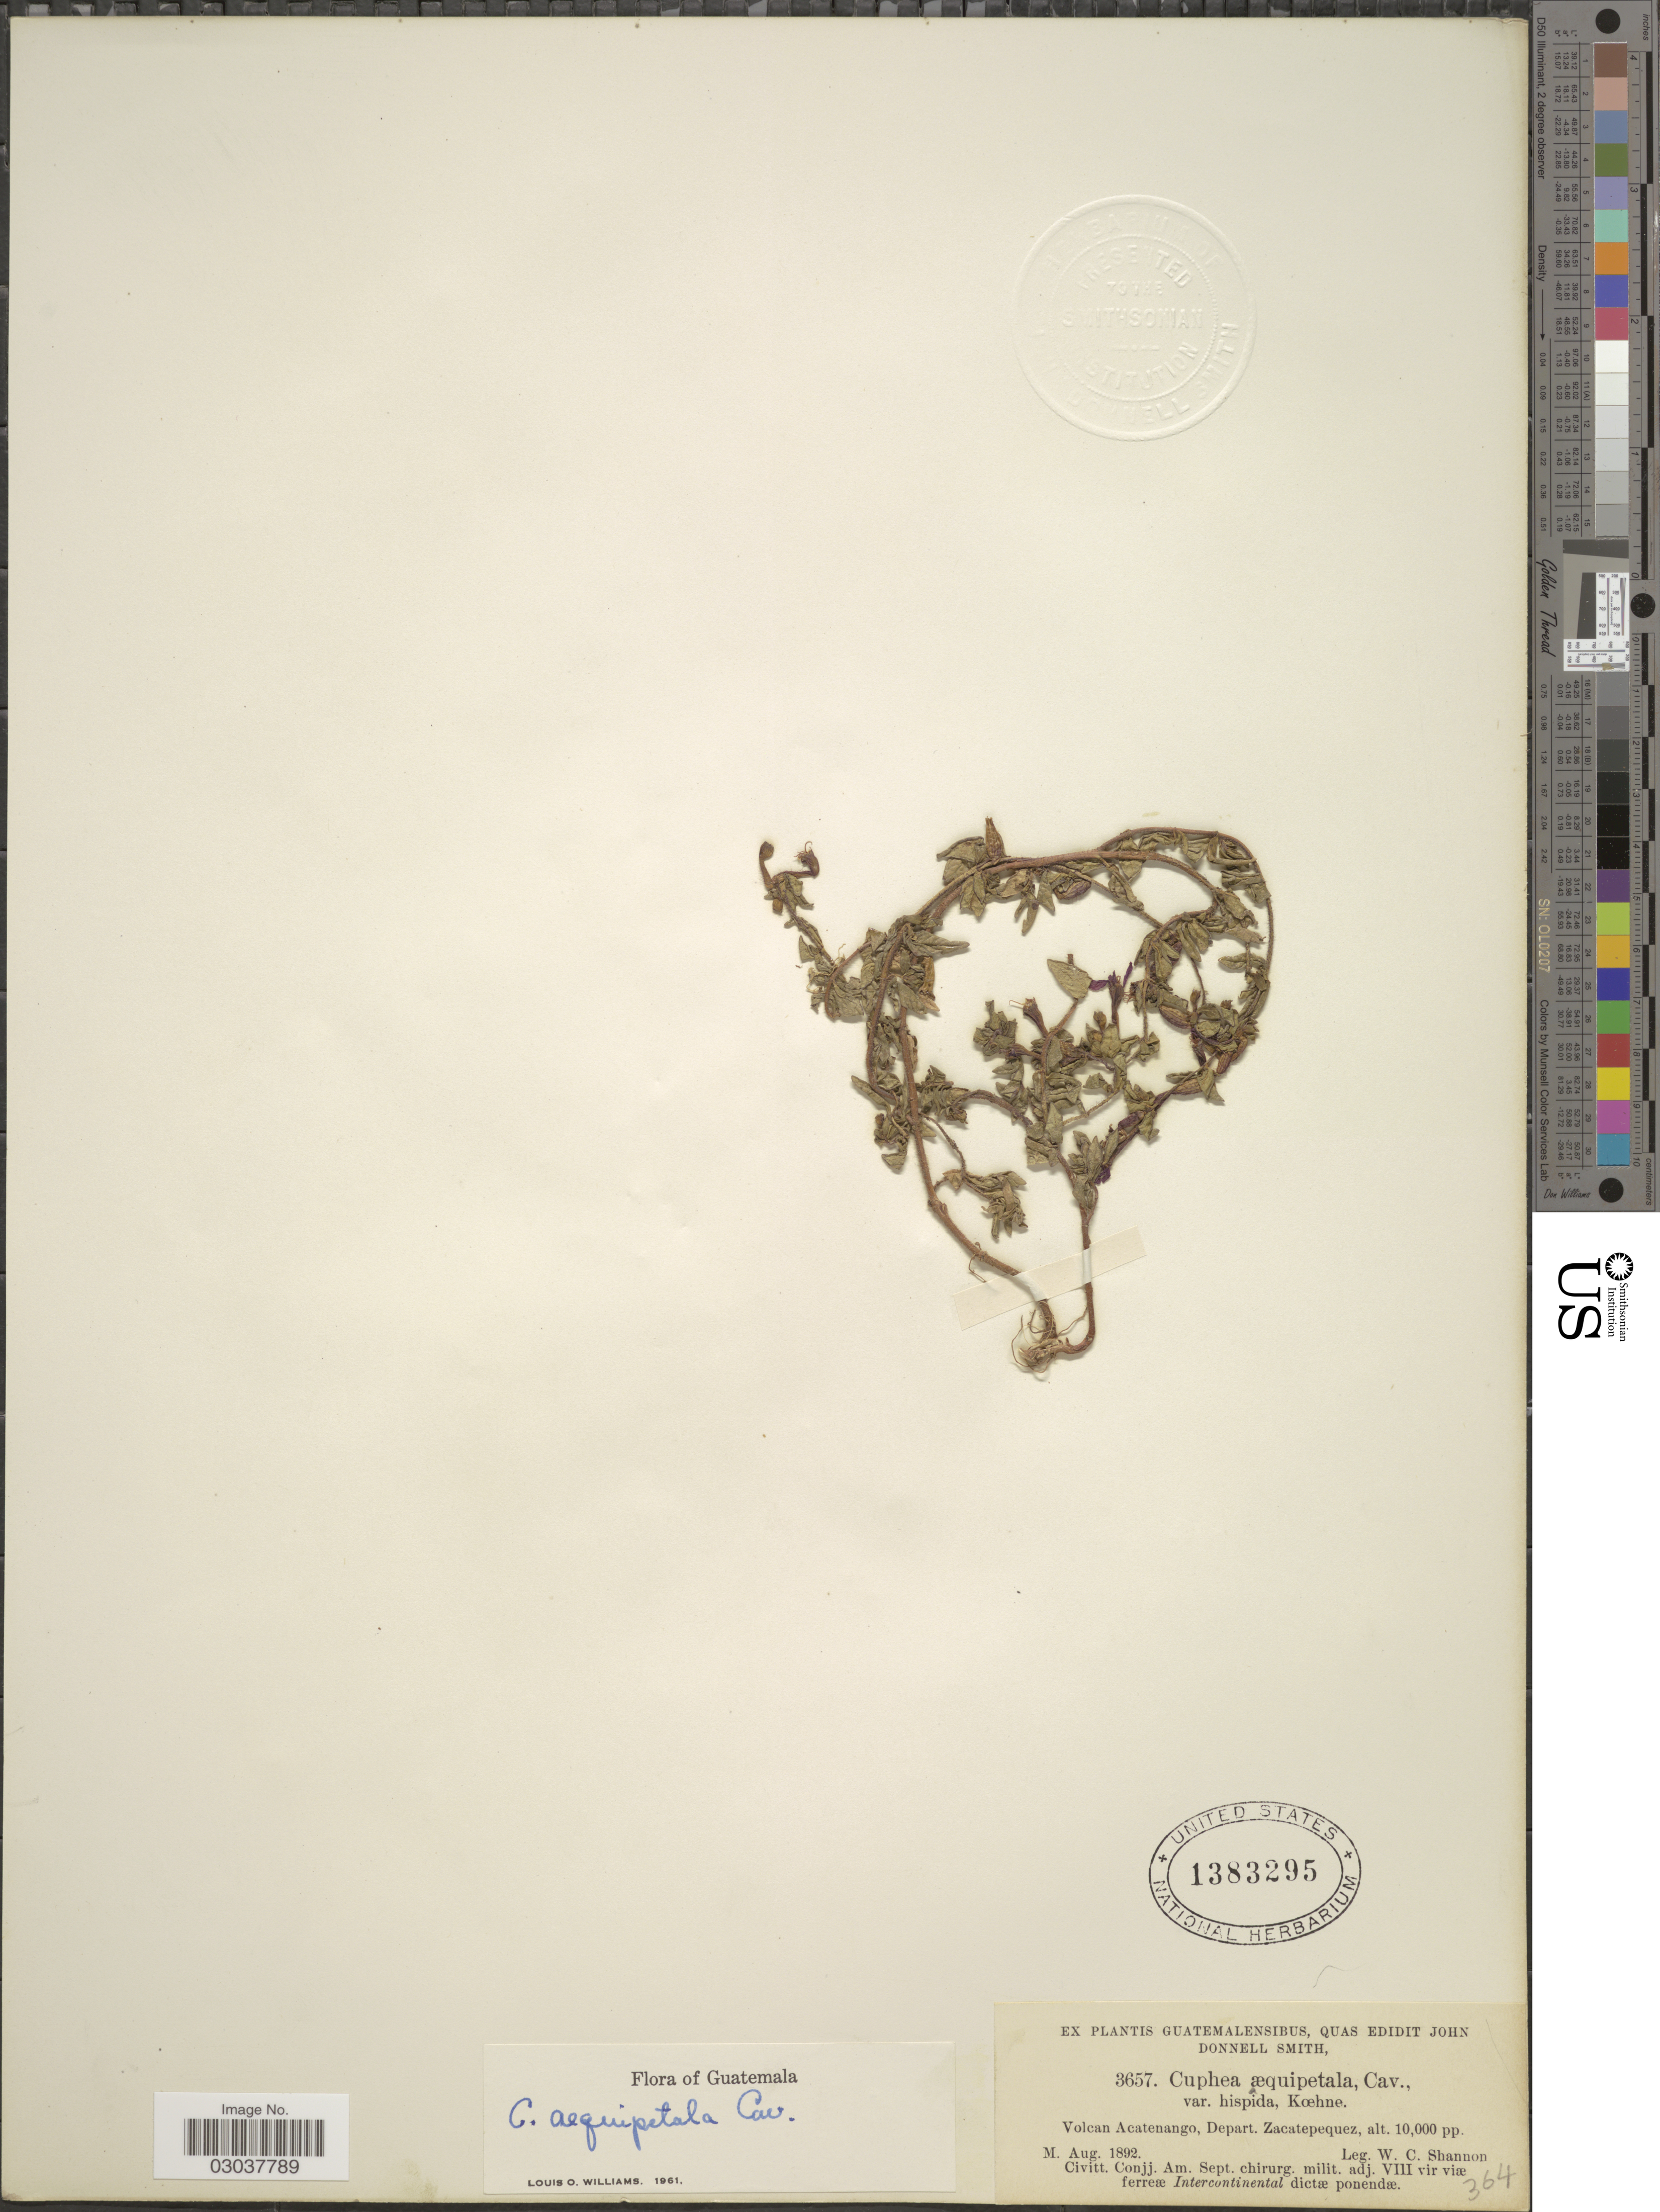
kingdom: Plantae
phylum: Tracheophyta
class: Magnoliopsida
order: Myrtales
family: Lythraceae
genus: Cuphea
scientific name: Cuphea aequipetala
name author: Cav.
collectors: W. C. Shannon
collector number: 3657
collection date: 1892-08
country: Guatemala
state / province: Sacatepéquez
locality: Volcan Acatenango, Depart. Zacatepequez.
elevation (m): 3048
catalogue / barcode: US 1383295